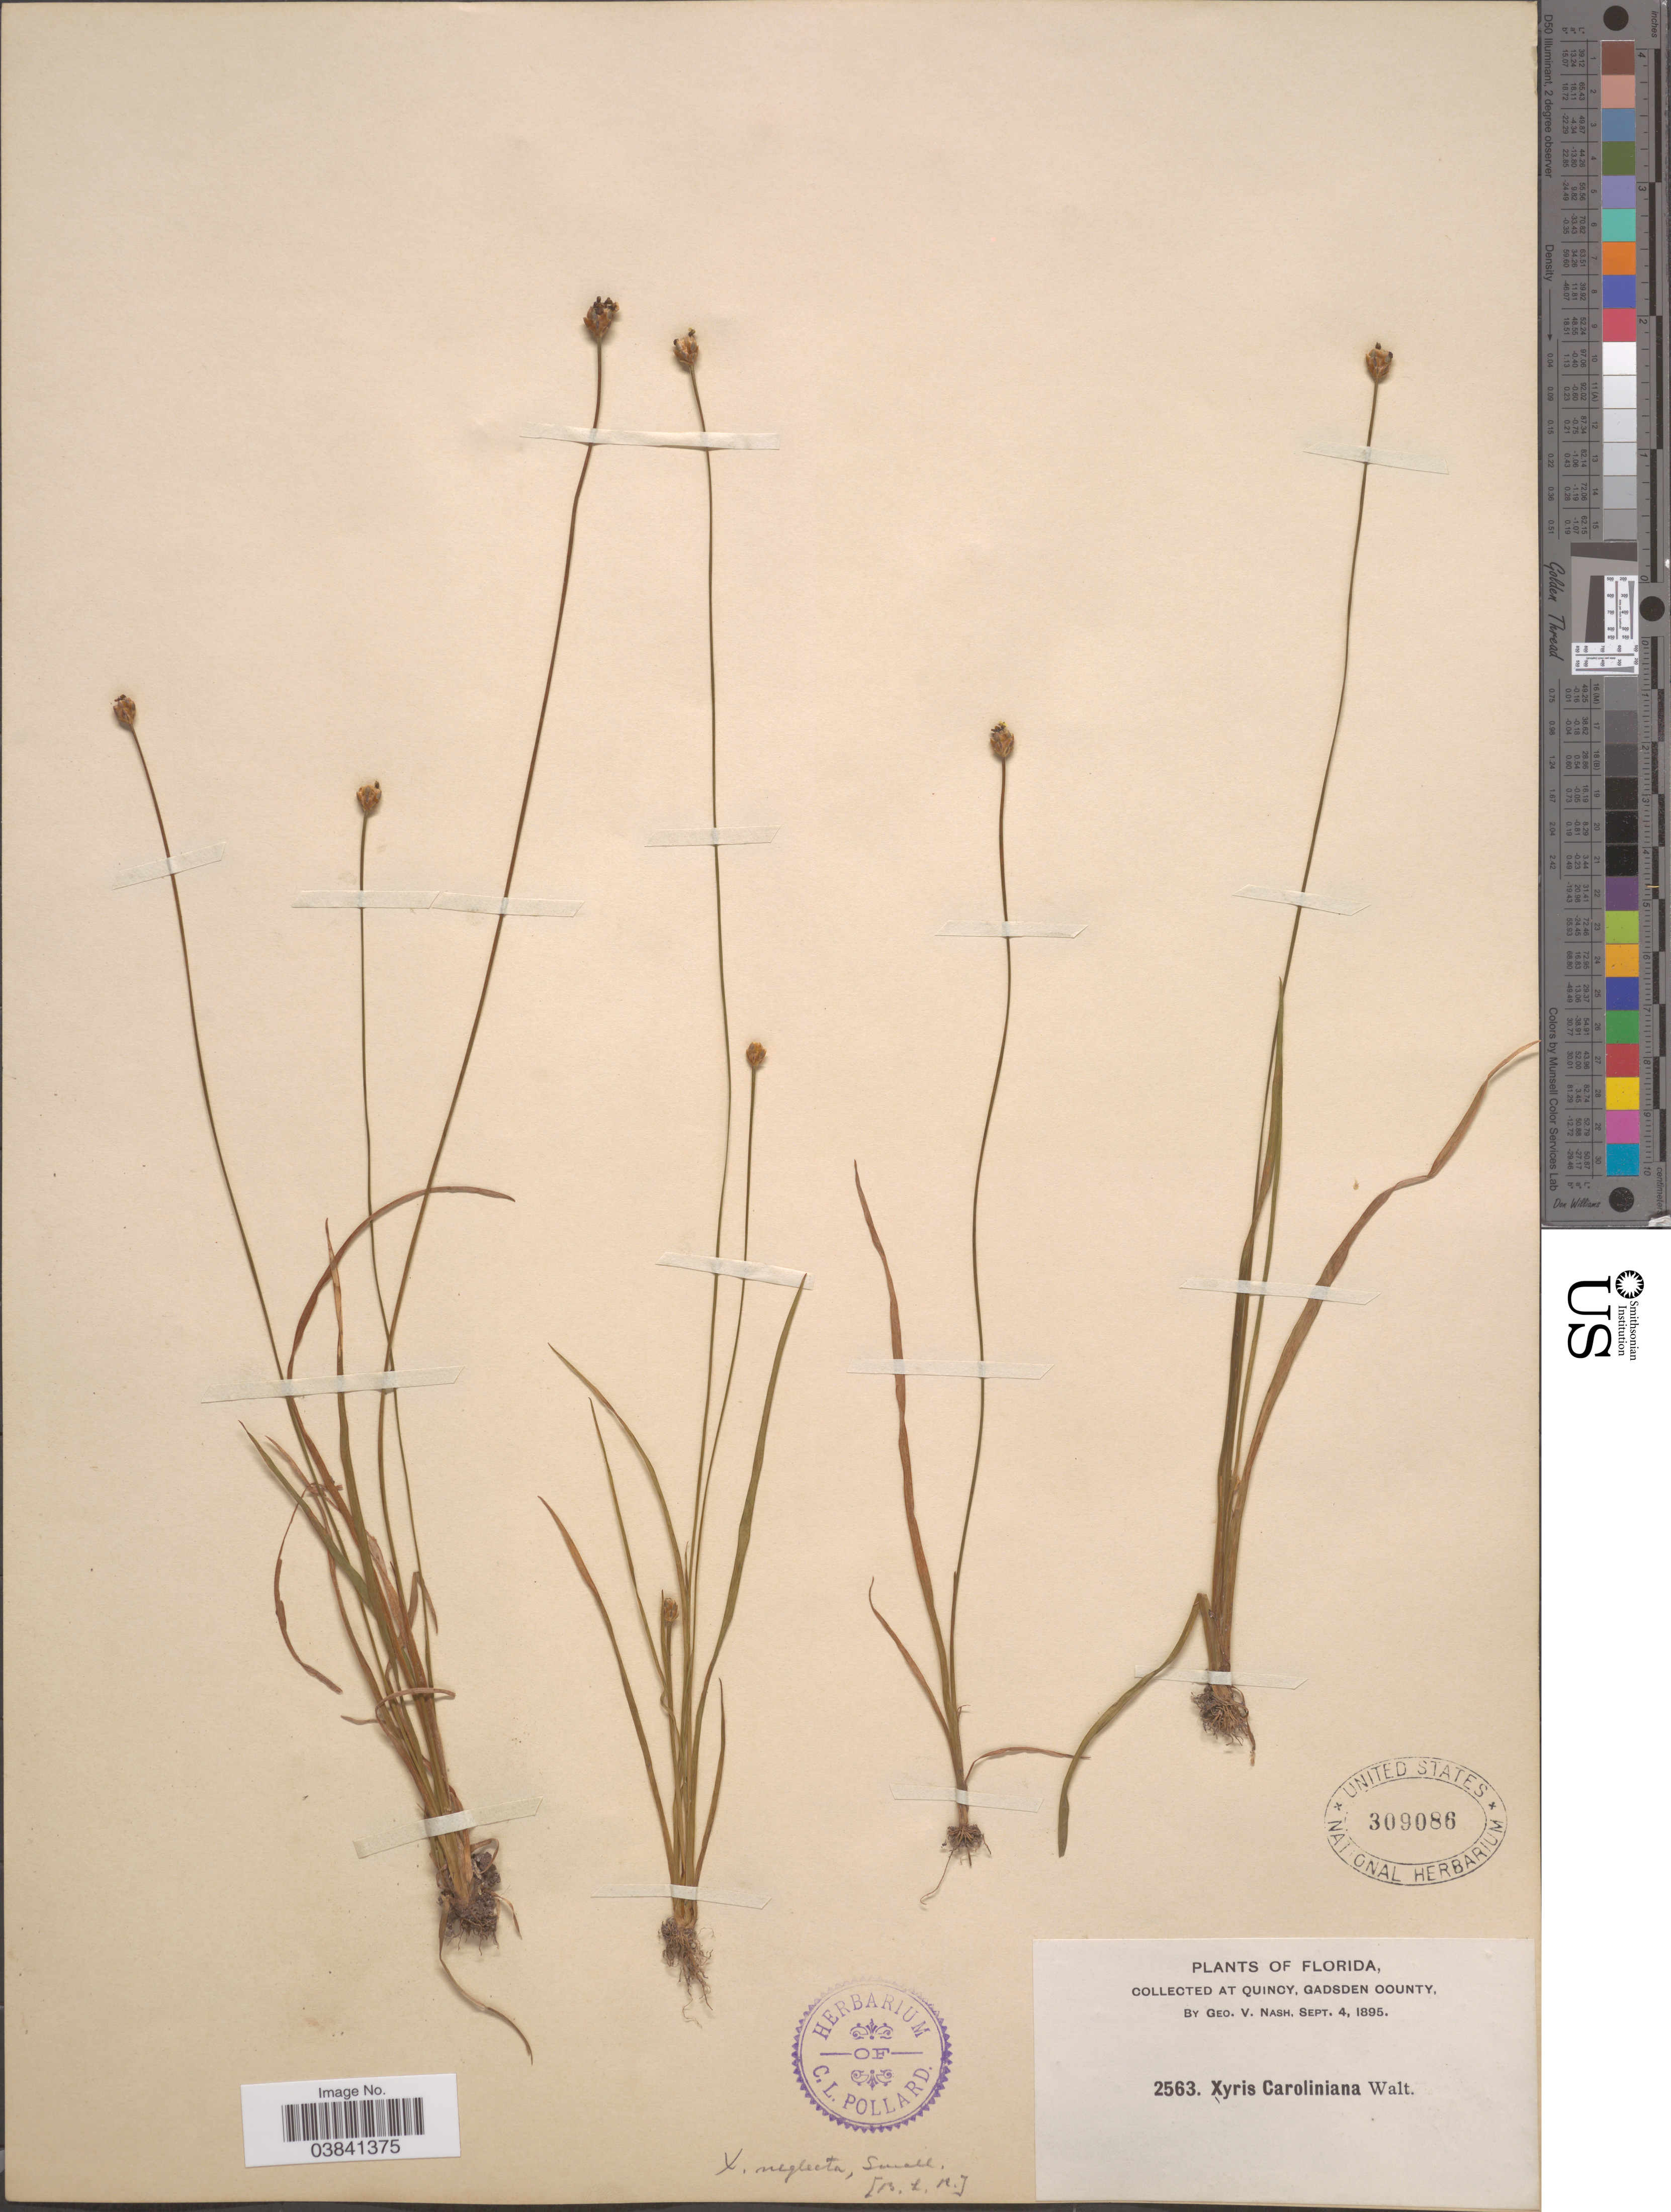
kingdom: Plantae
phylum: Tracheophyta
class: Liliopsida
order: Poales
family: Xyridaceae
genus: Xyris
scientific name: Xyris jupicai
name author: Rich.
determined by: Kral, Robert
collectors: G. V. Nash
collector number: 2563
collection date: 1895-09-04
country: United States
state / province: Florida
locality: Quincy, Gadsden County.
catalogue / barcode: US 309086